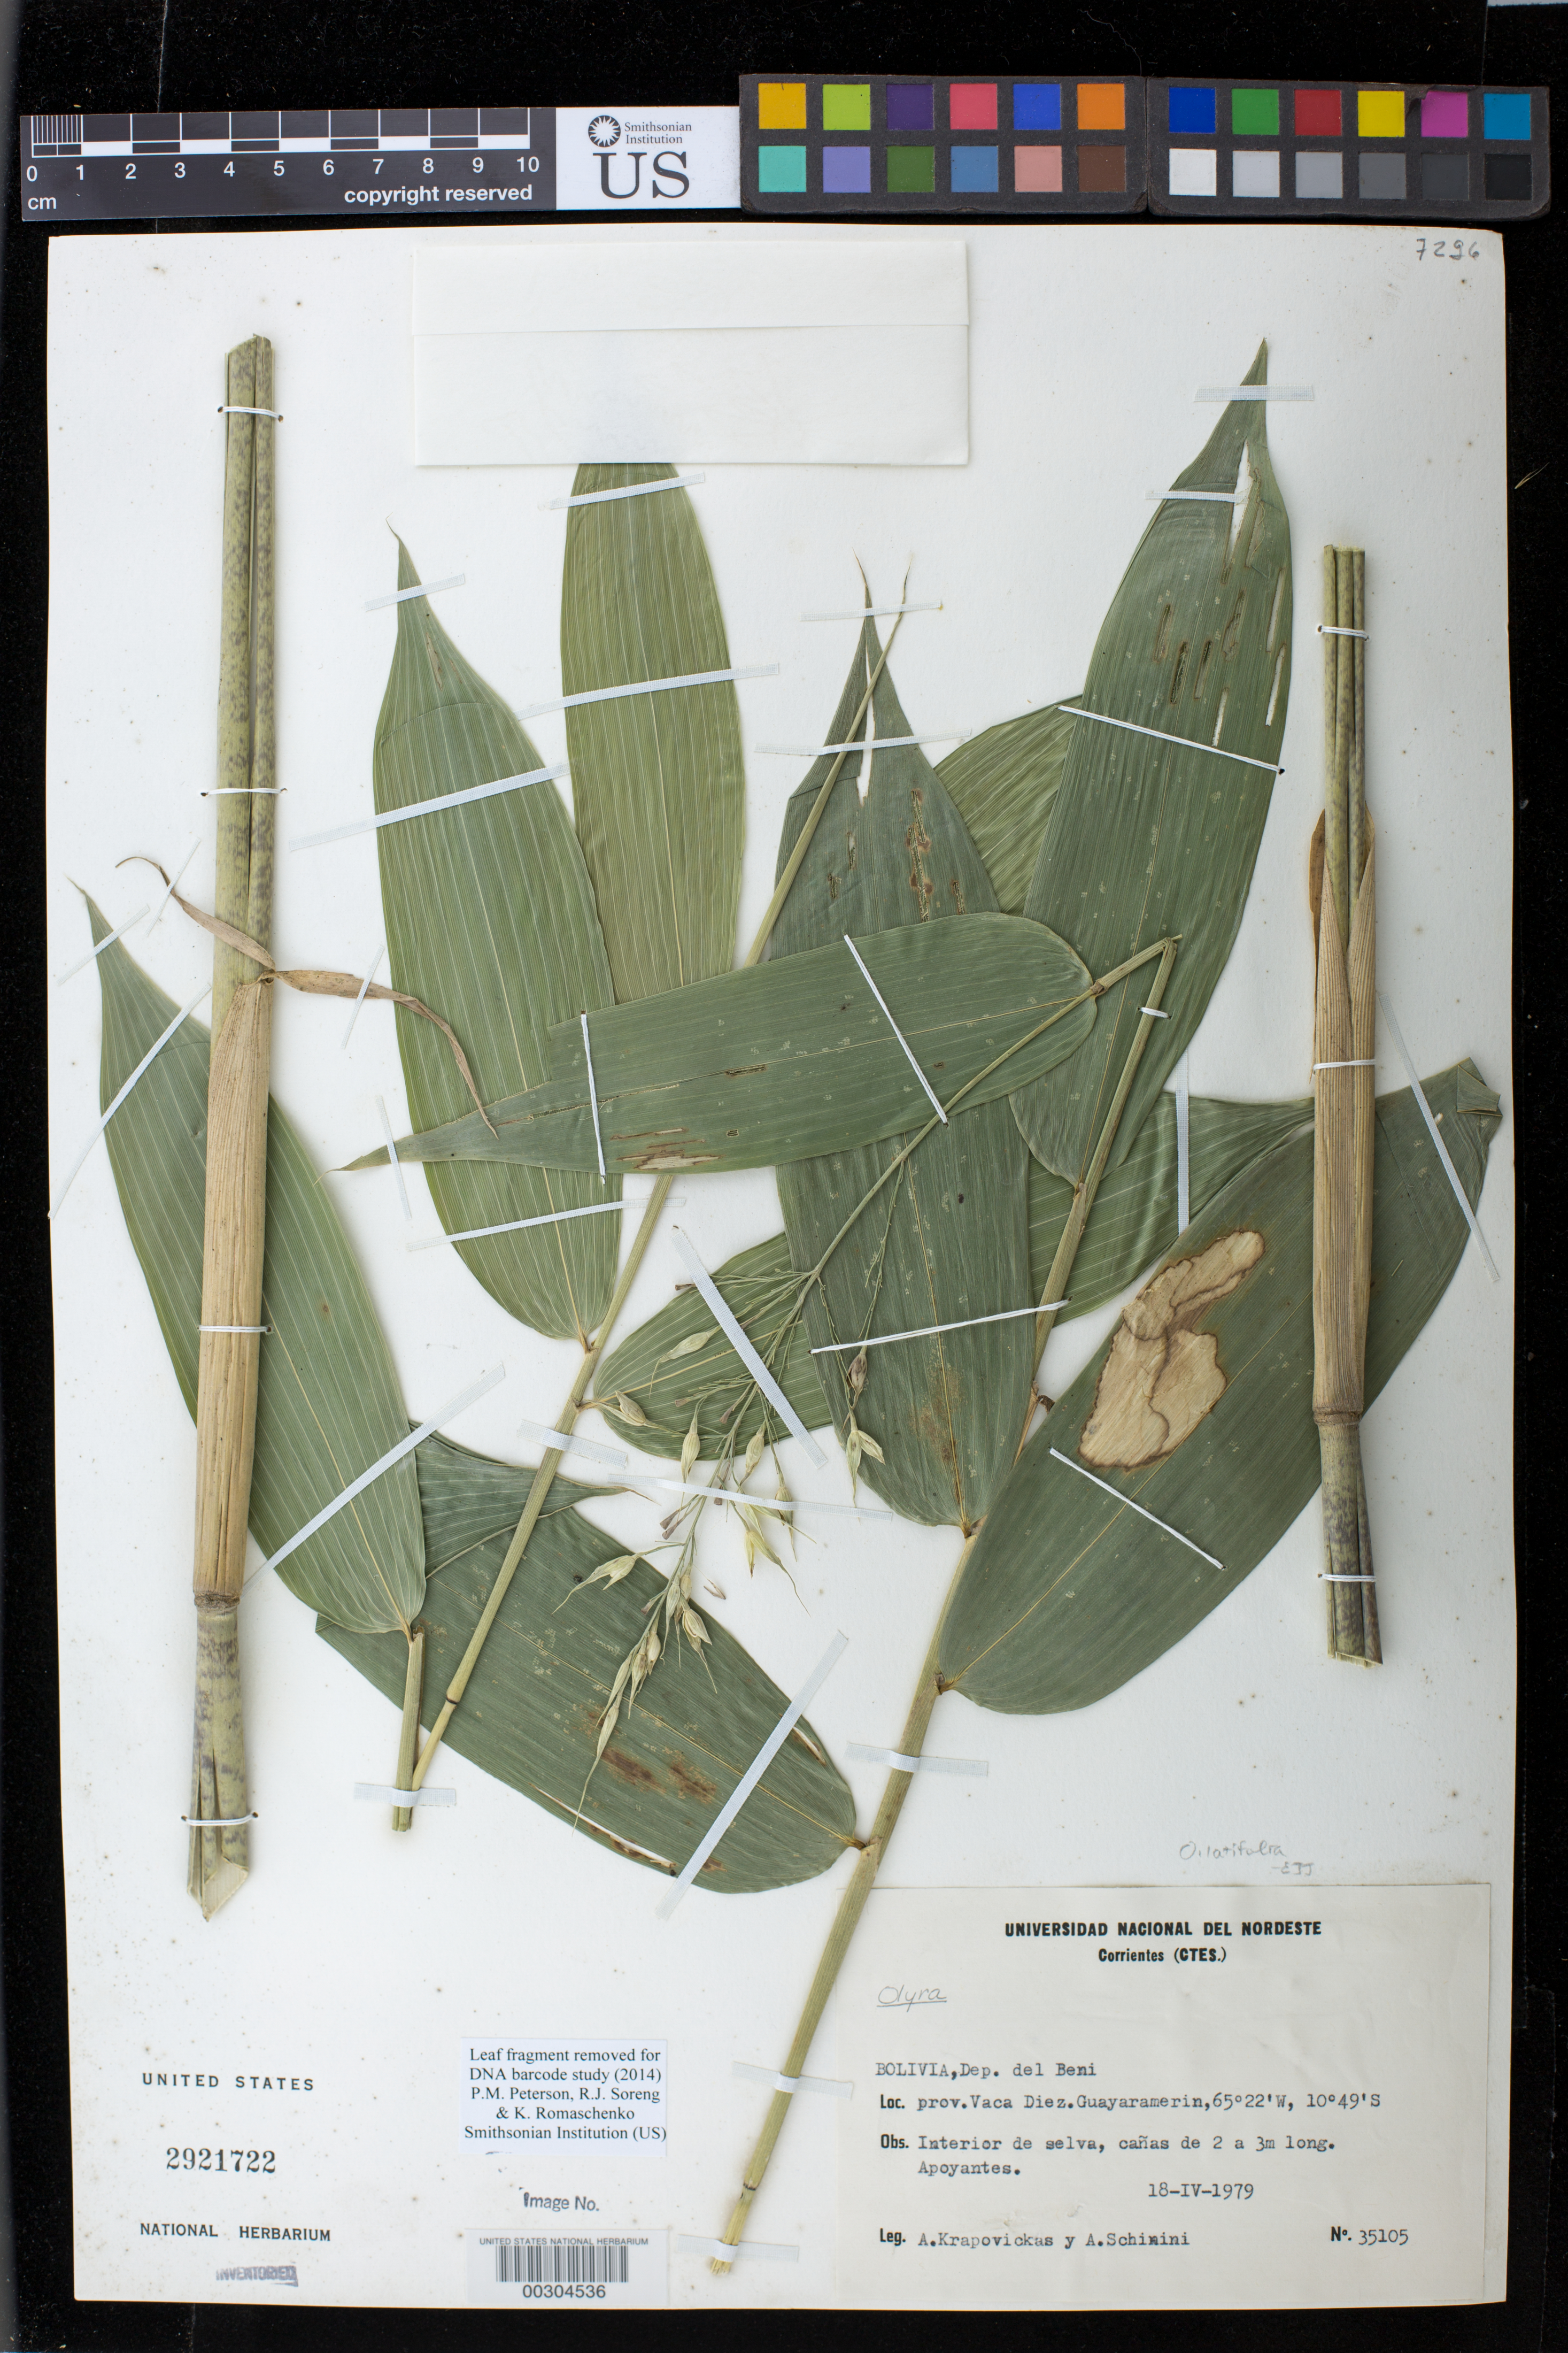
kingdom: Plantae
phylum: Tracheophyta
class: Liliopsida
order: Poales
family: Poaceae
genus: Olyra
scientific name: Olyra latifolia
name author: L.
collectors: A. Krapovickas & A. Schinini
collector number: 35105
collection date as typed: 18 Sep 1979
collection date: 1979-09-18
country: Bolivia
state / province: Beni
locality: Vaca Diez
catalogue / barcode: US 2921722